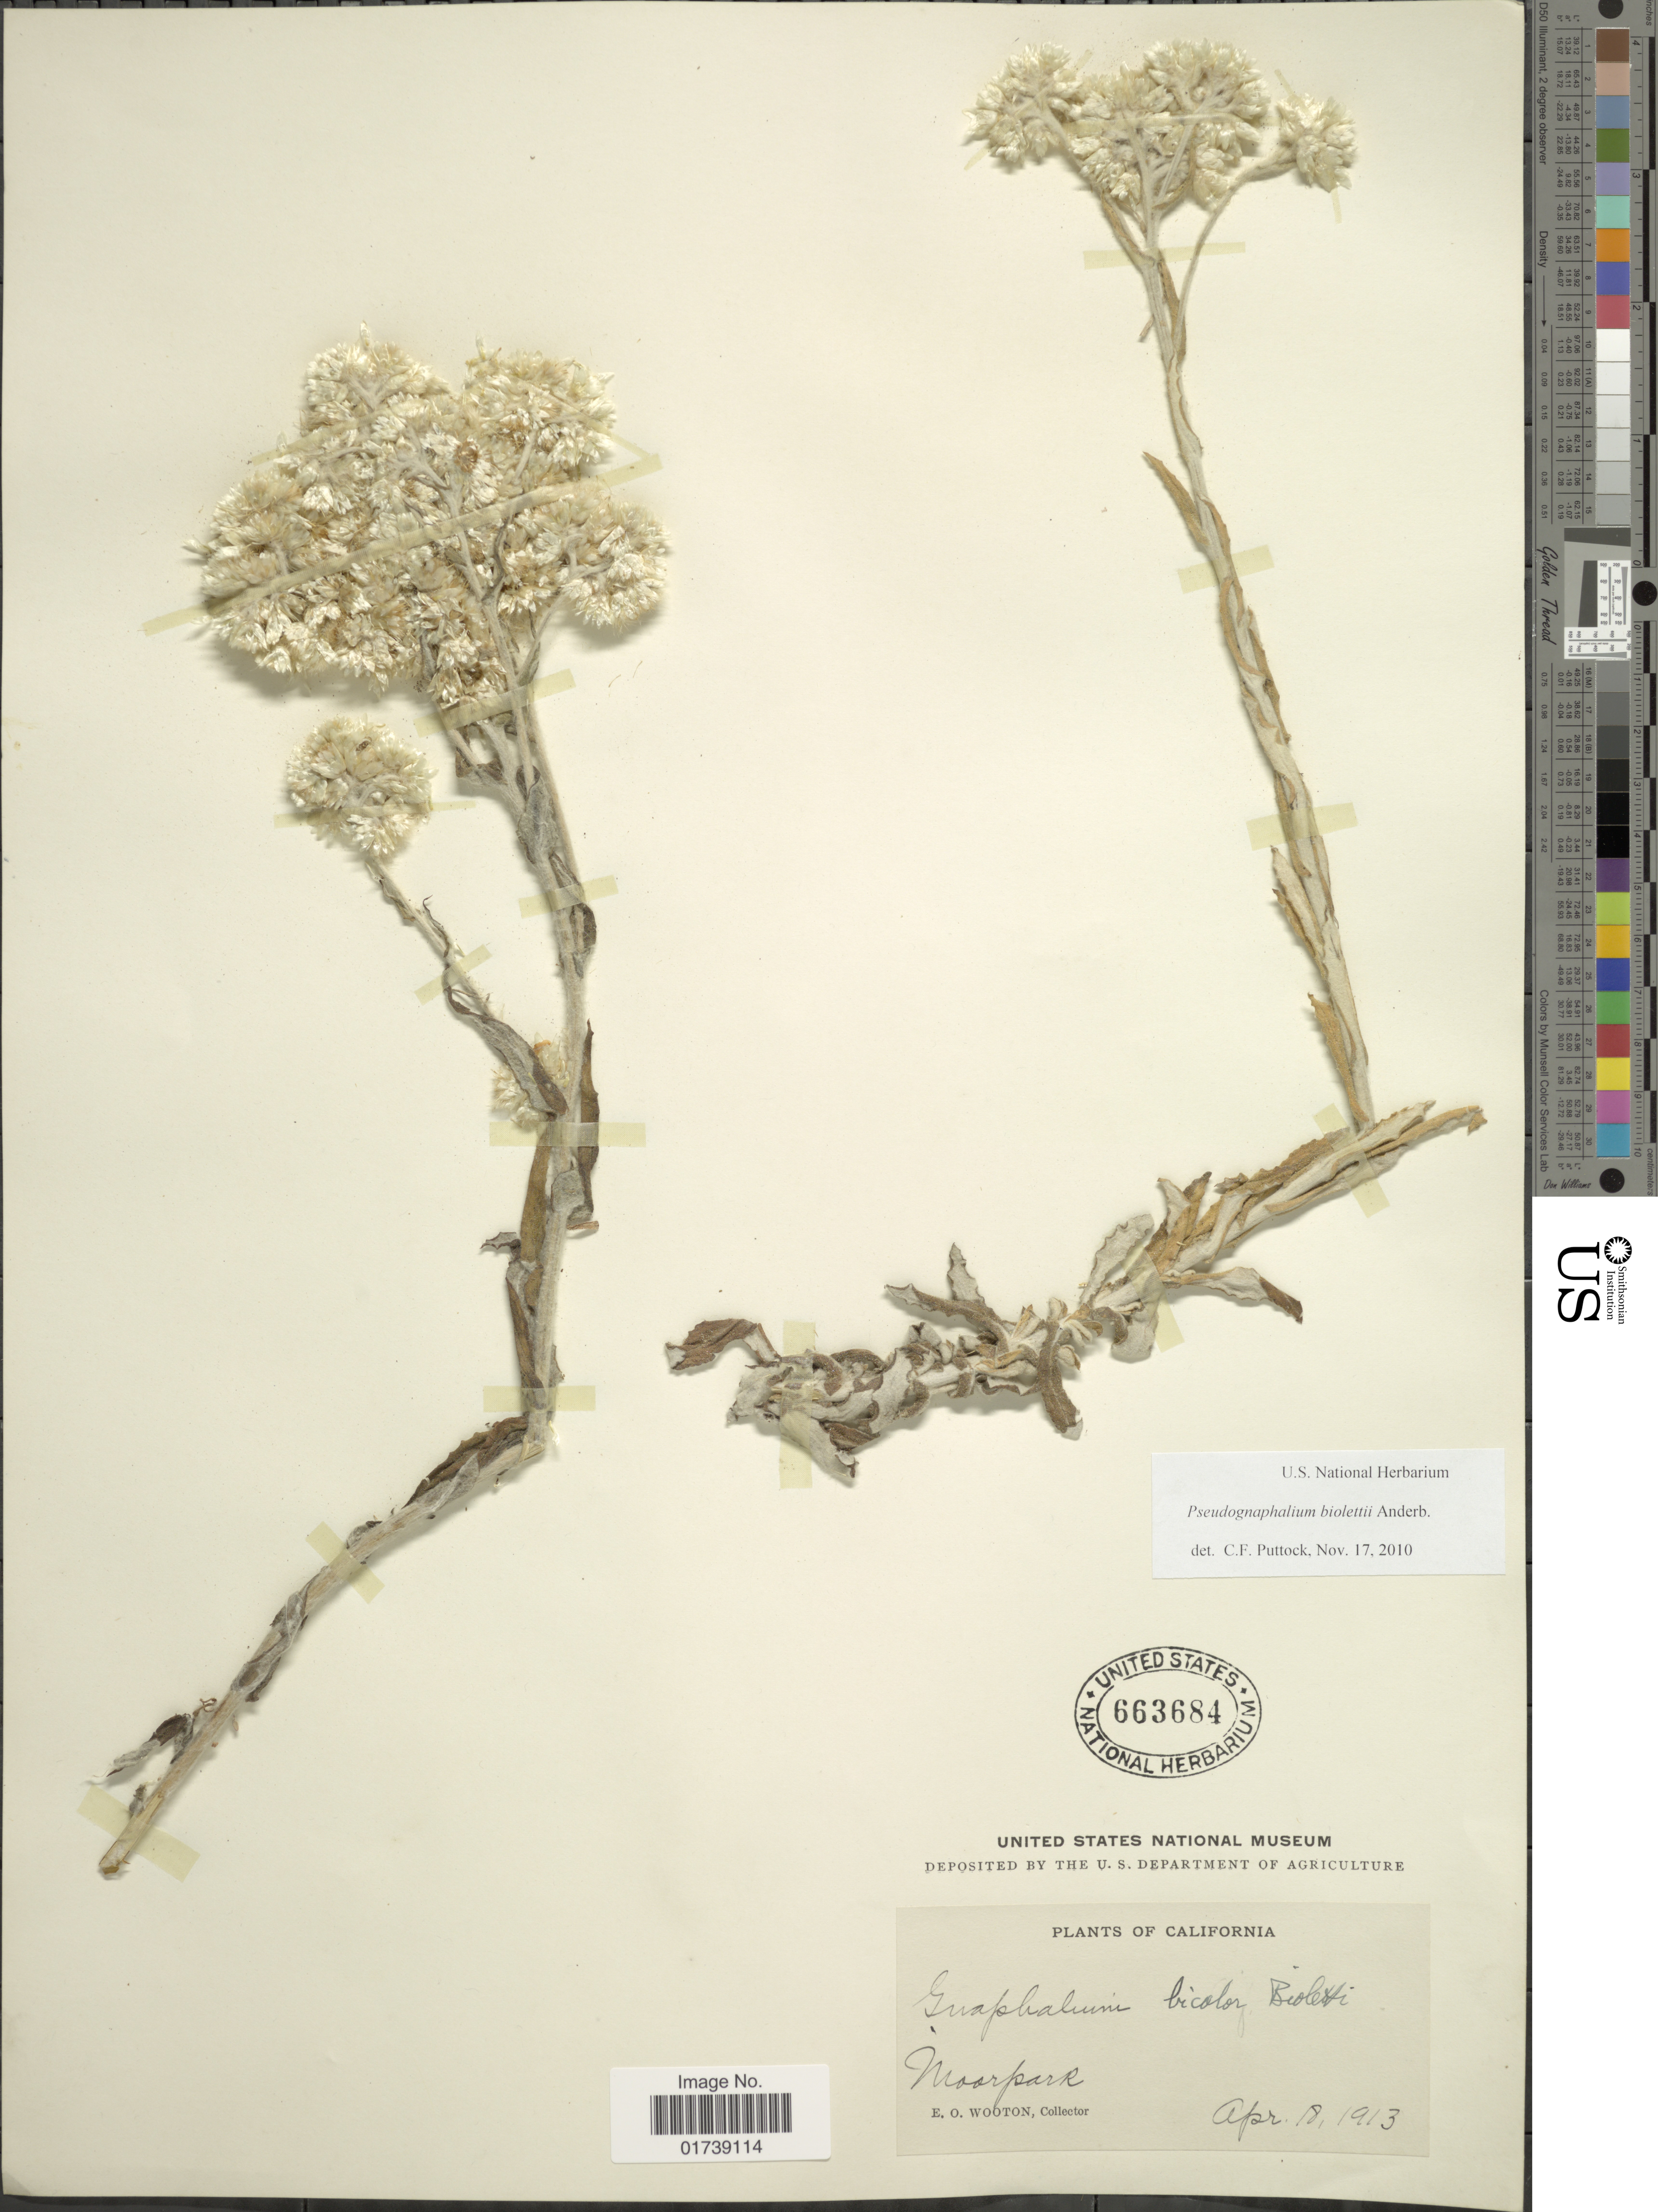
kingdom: Plantae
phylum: Tracheophyta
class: Magnoliopsida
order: Asterales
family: Asteraceae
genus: Pseudognaphalium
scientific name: Pseudognaphalium biolettii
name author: Anderb.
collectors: E. O. Wooton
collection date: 1913-04-18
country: United States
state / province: California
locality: Moorpark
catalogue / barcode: US 663684